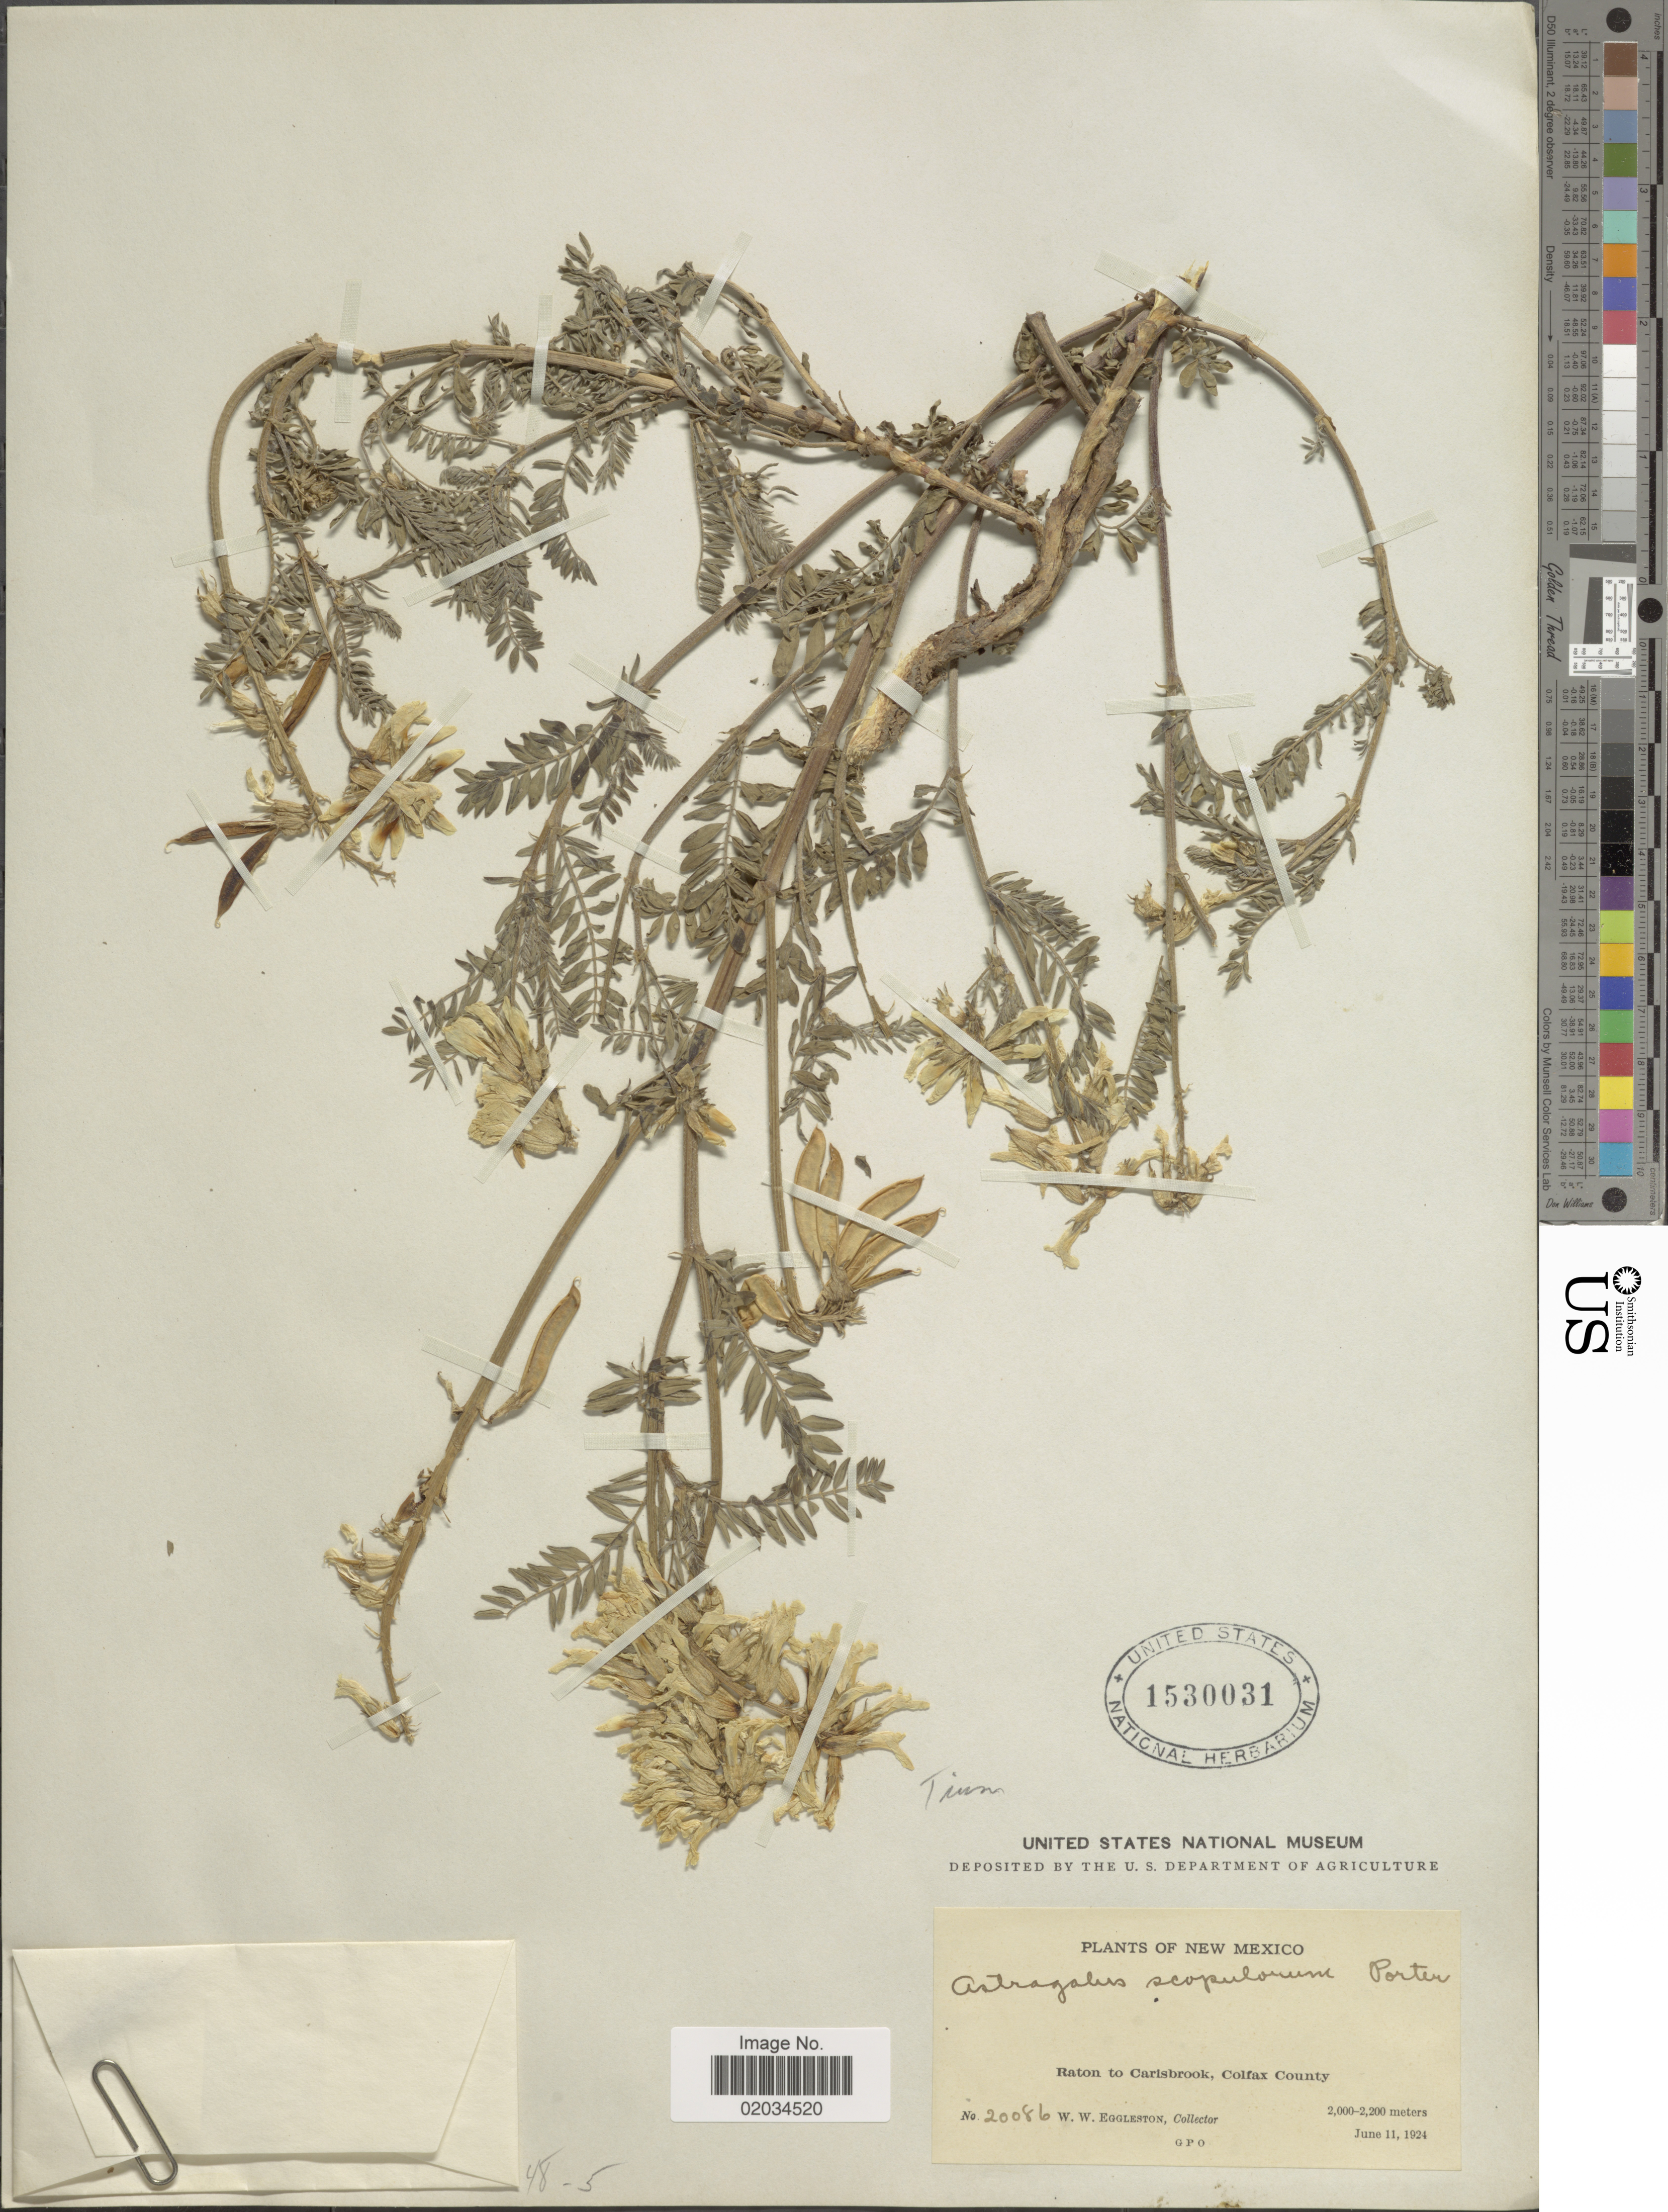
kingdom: Plantae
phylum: Tracheophyta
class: Magnoliopsida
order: Fabales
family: Fabaceae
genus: Astragalus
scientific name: Astragalus scopulorum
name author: Porter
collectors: W. W. Eggleston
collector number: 20086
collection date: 1924-06-11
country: United States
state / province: New Mexico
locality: Raton to Carlsbrook, Colfax County.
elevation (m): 2000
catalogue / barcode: US 1530031